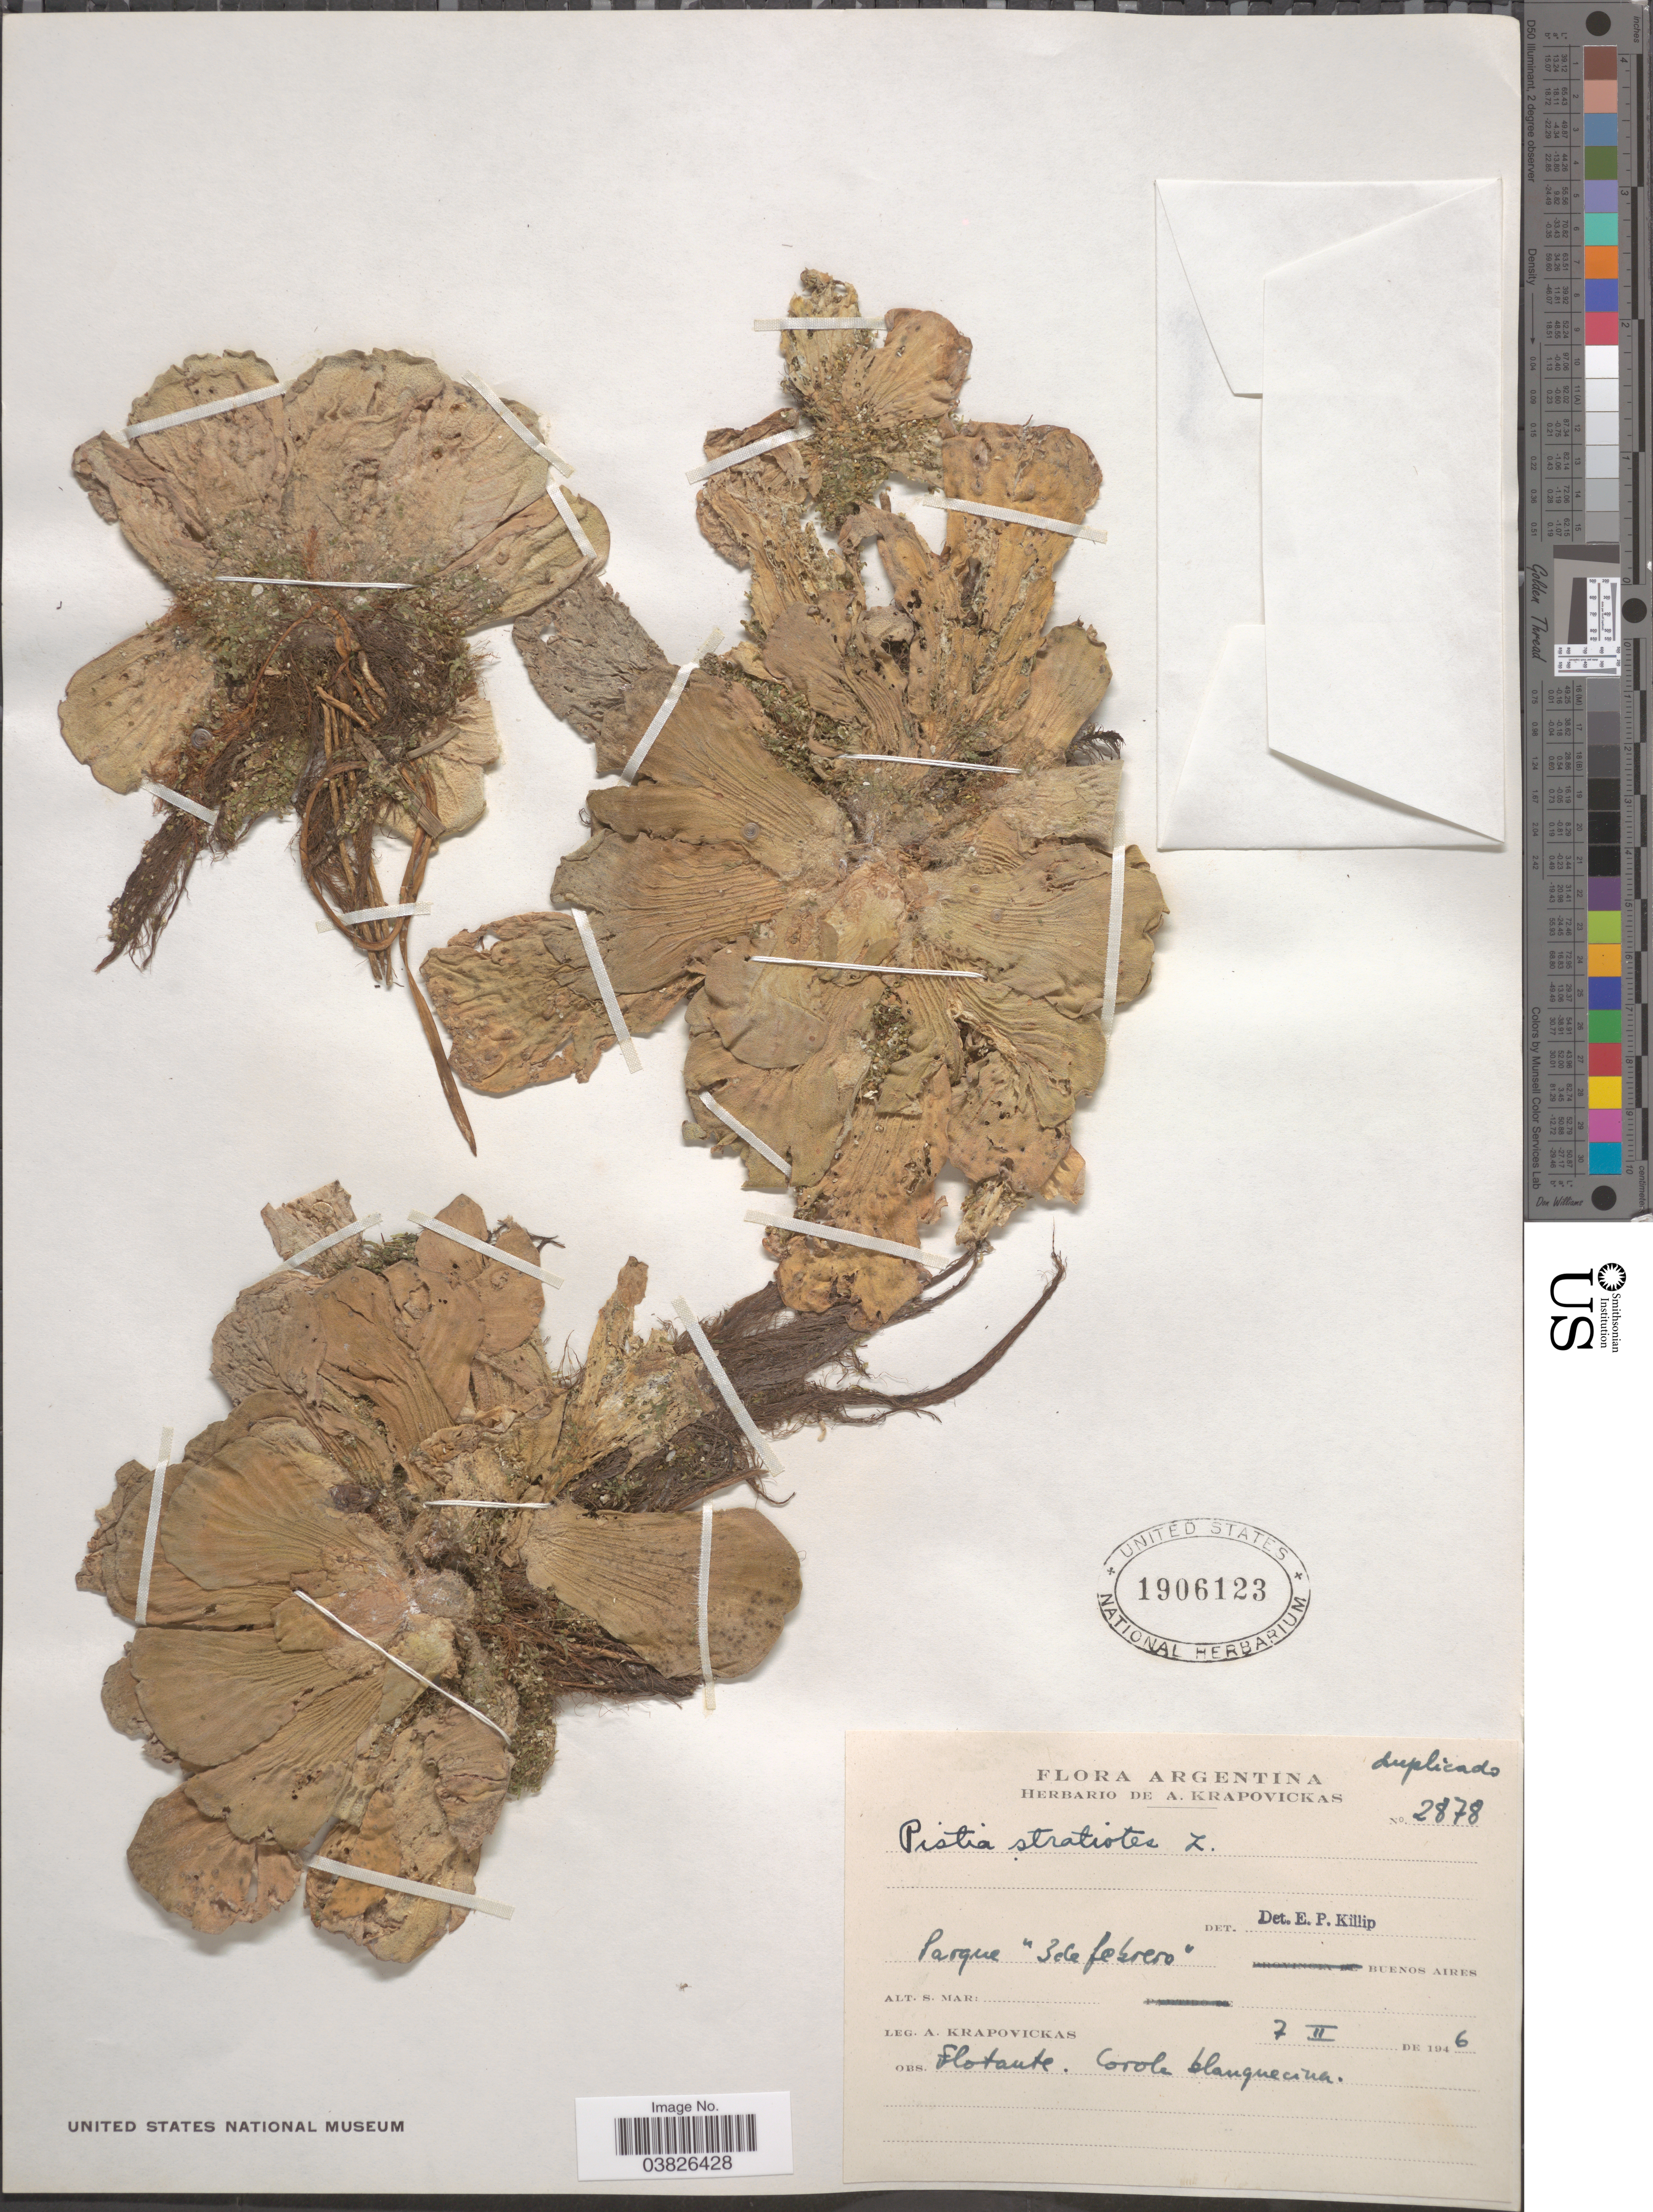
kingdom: Plantae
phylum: Tracheophyta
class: Liliopsida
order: Alismatales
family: Araceae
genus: Pistia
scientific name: Pistia stratiotes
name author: L.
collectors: A. Krapovickas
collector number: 2878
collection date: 1946-02-07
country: Argentina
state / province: Buenos Aires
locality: Parque "3de febrero".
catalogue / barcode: US 1906123